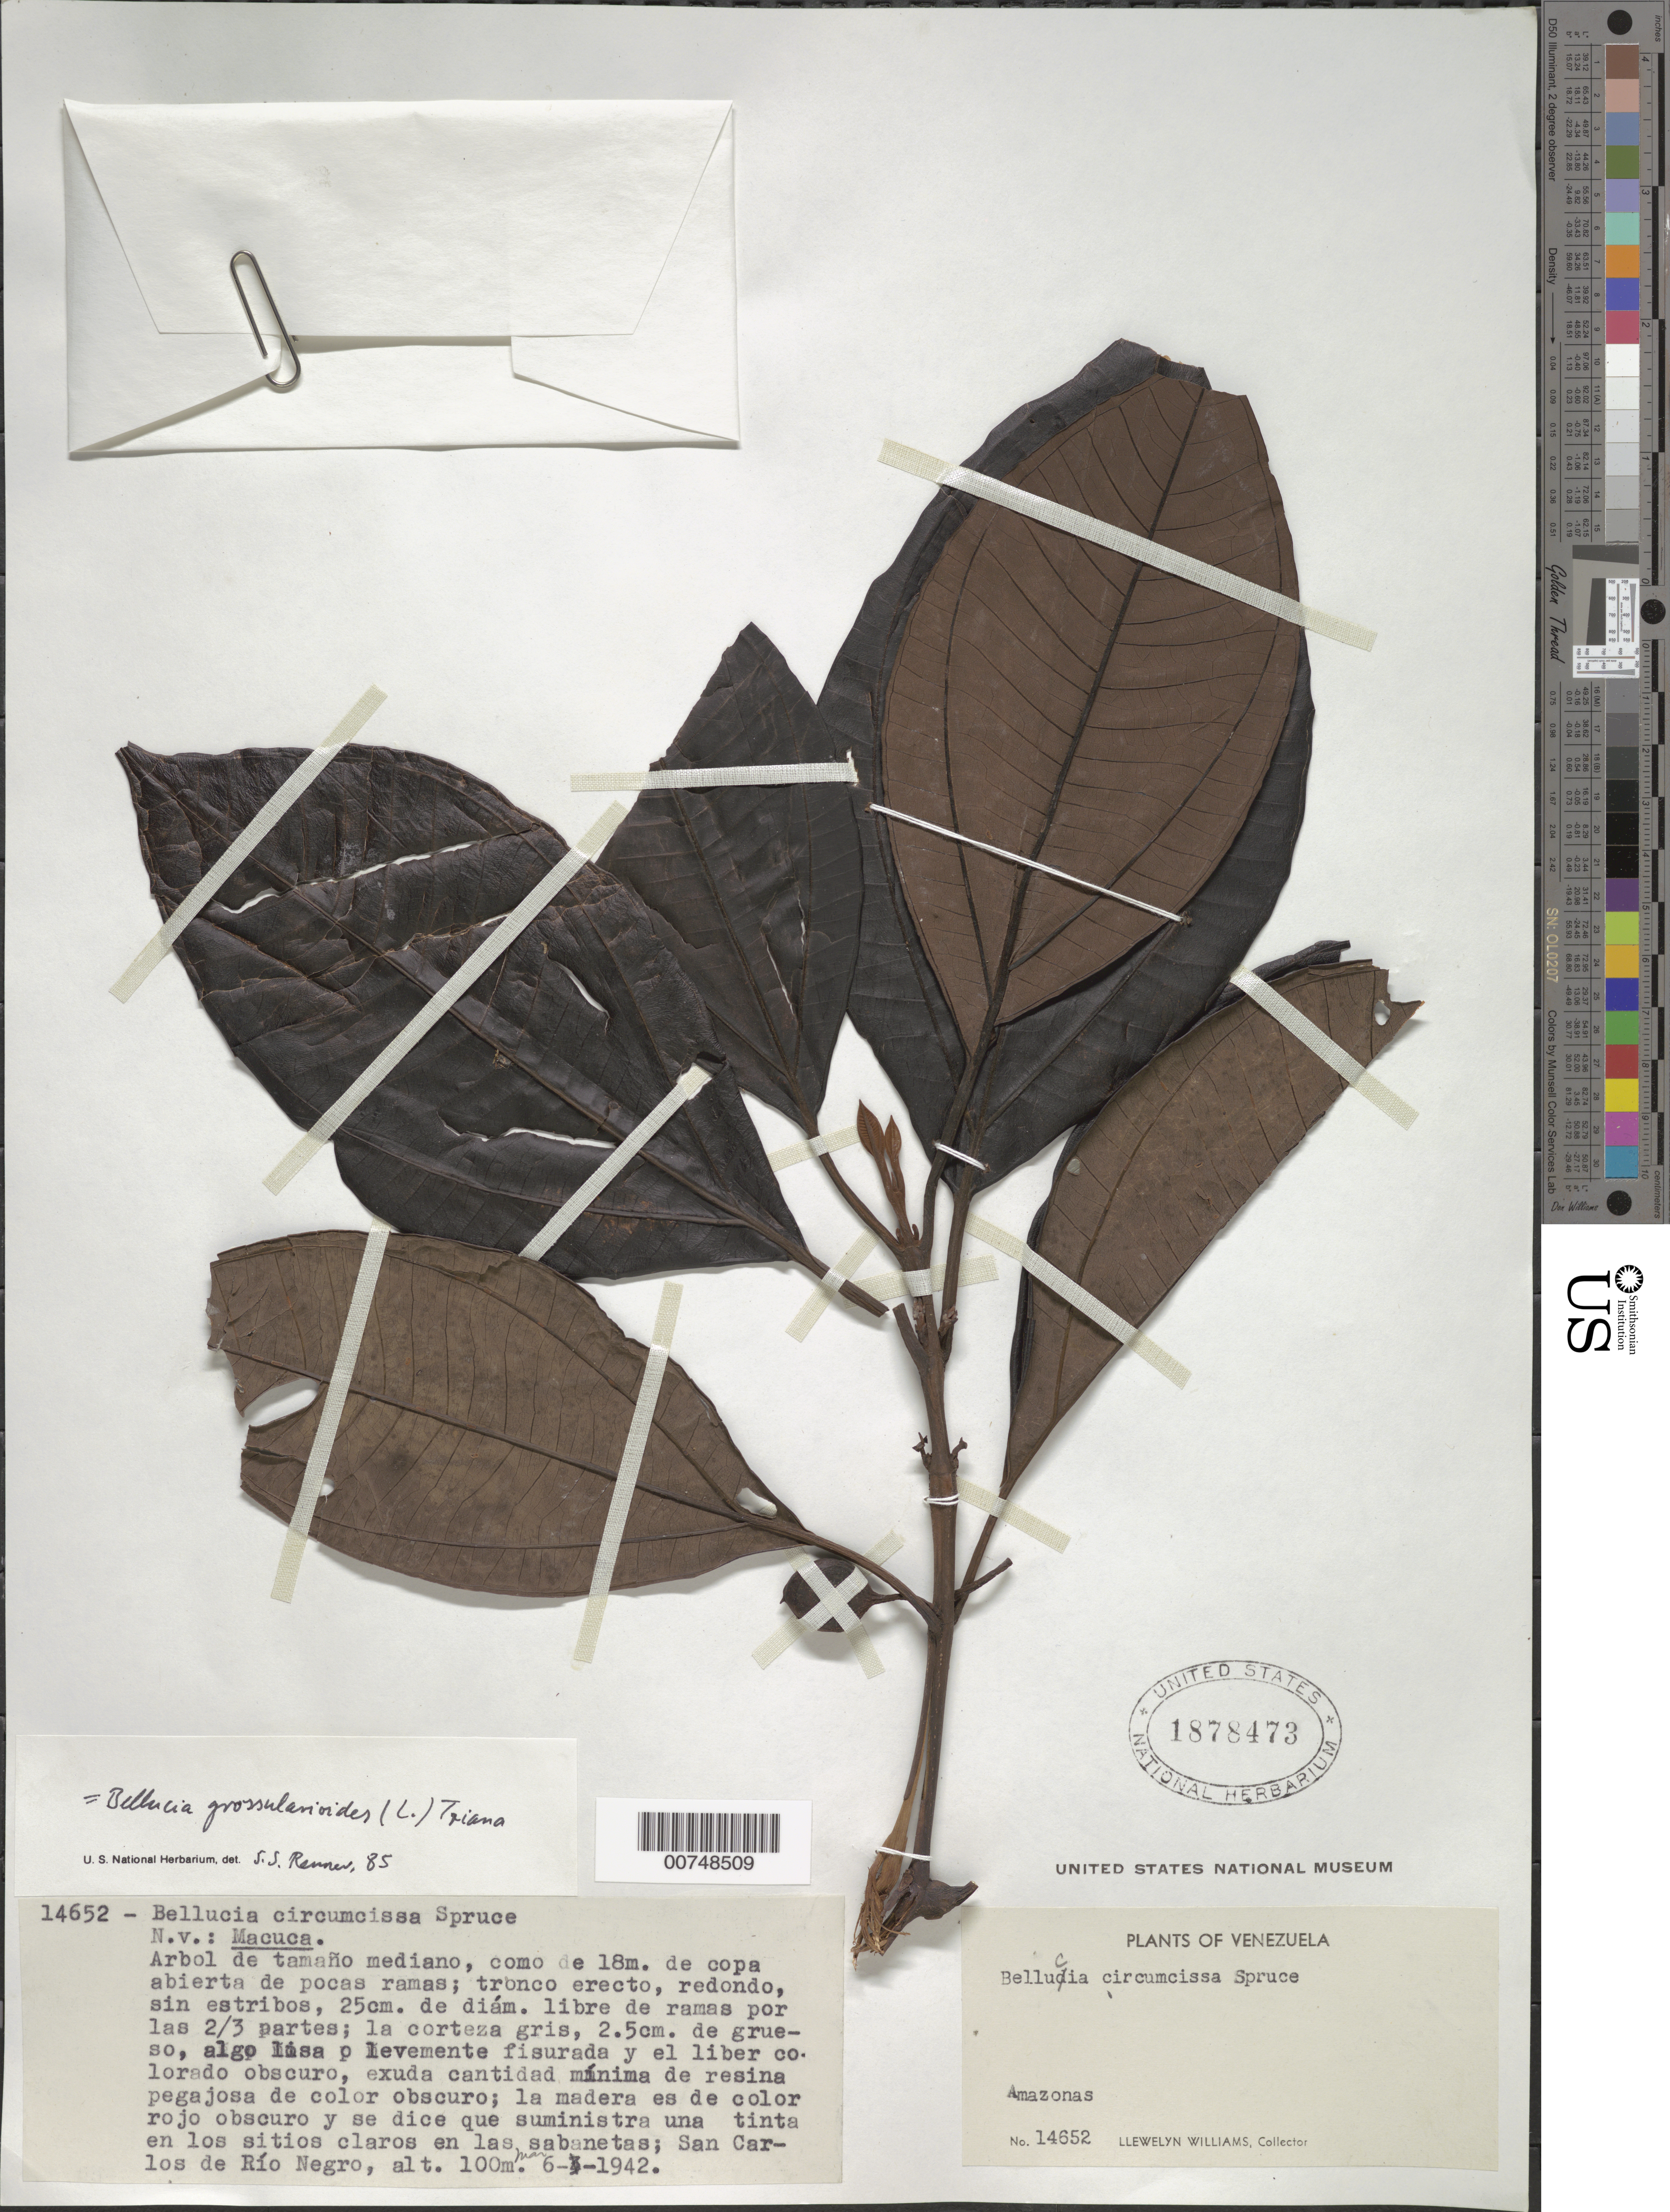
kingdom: Plantae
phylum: Tracheophyta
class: Magnoliopsida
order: Myrtales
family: Melastomataceae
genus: Bellucia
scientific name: Bellucia grossularioides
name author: (L.) Triana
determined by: Renner, S. S.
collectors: Ll. Williams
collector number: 14652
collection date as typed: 6-Mar-42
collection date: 1942-03-06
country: Venezuela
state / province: Amazonas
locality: San Carlos de Río Negro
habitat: Sitios claros en las sabanetas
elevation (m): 100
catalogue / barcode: US 1878473